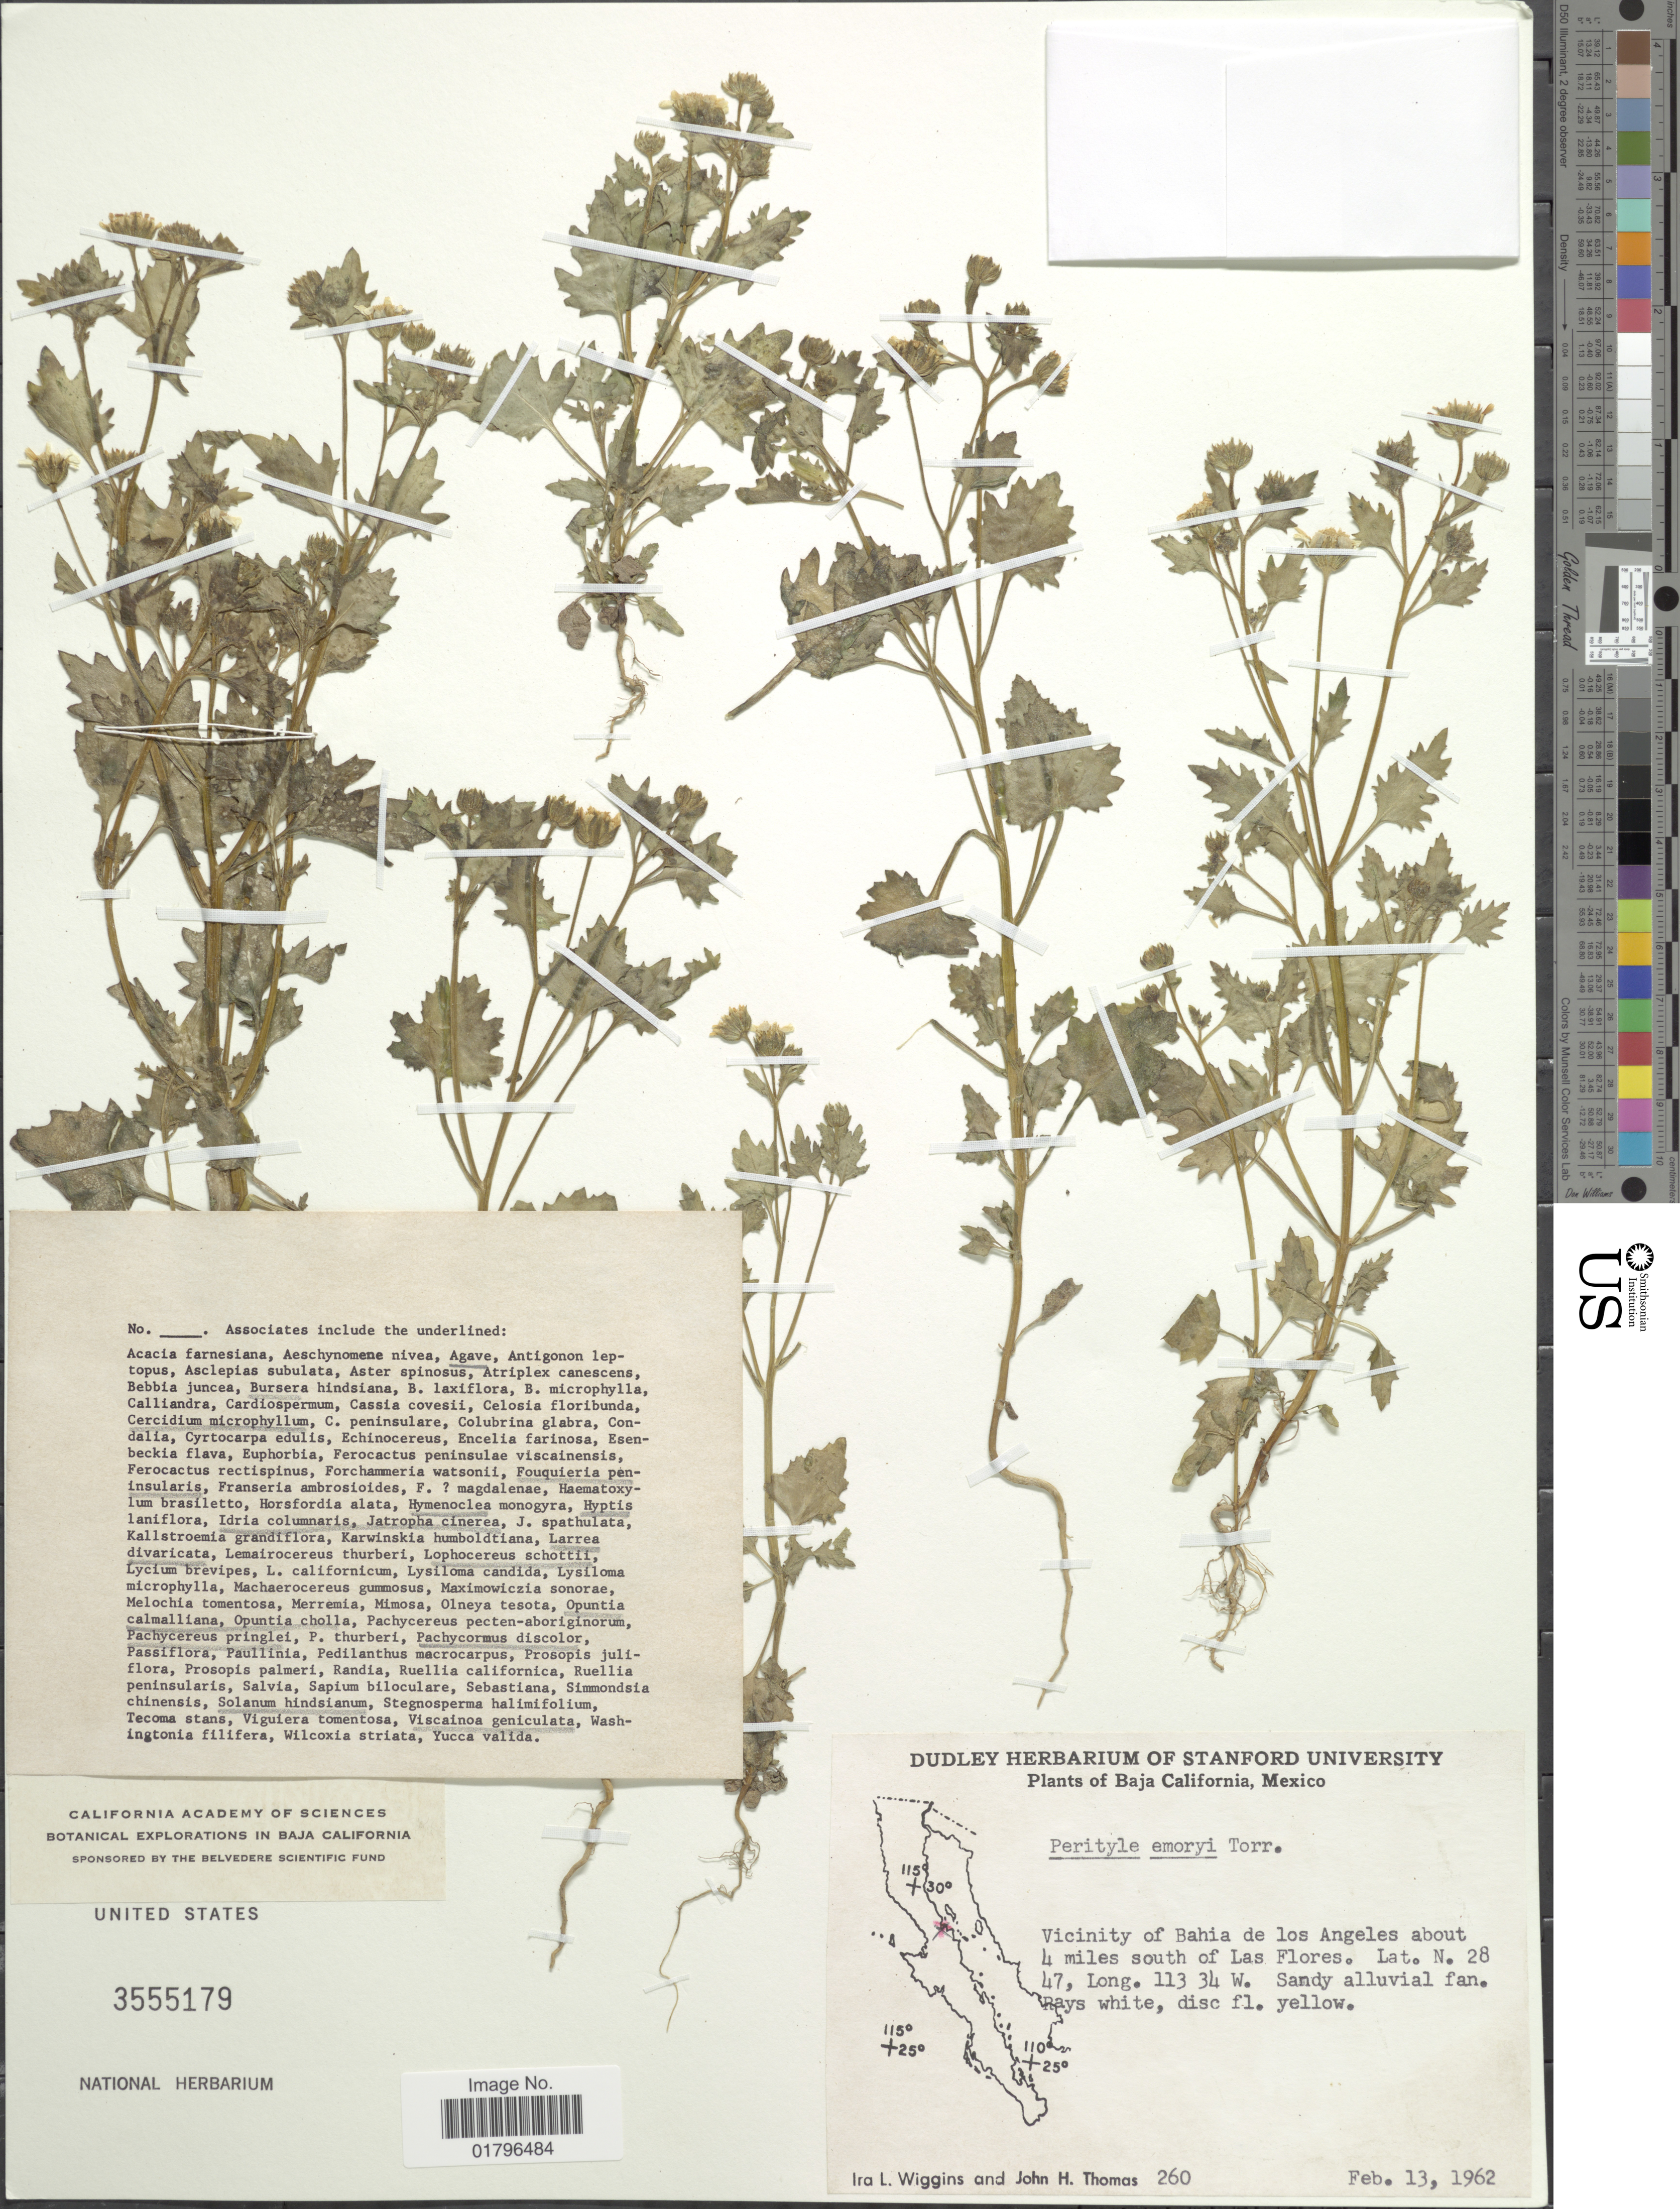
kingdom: Plantae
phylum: Tracheophyta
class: Magnoliopsida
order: Asterales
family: Asteraceae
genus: Perityle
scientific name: Perityle emoryi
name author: Torr.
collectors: I. L. Wiggins & J. H. Thomas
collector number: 260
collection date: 1962-02-13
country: Mexico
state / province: Baja California Sur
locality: Vicinity of Bahia de los Angeles about 4 miles south of Las Flores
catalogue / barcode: US 3555179